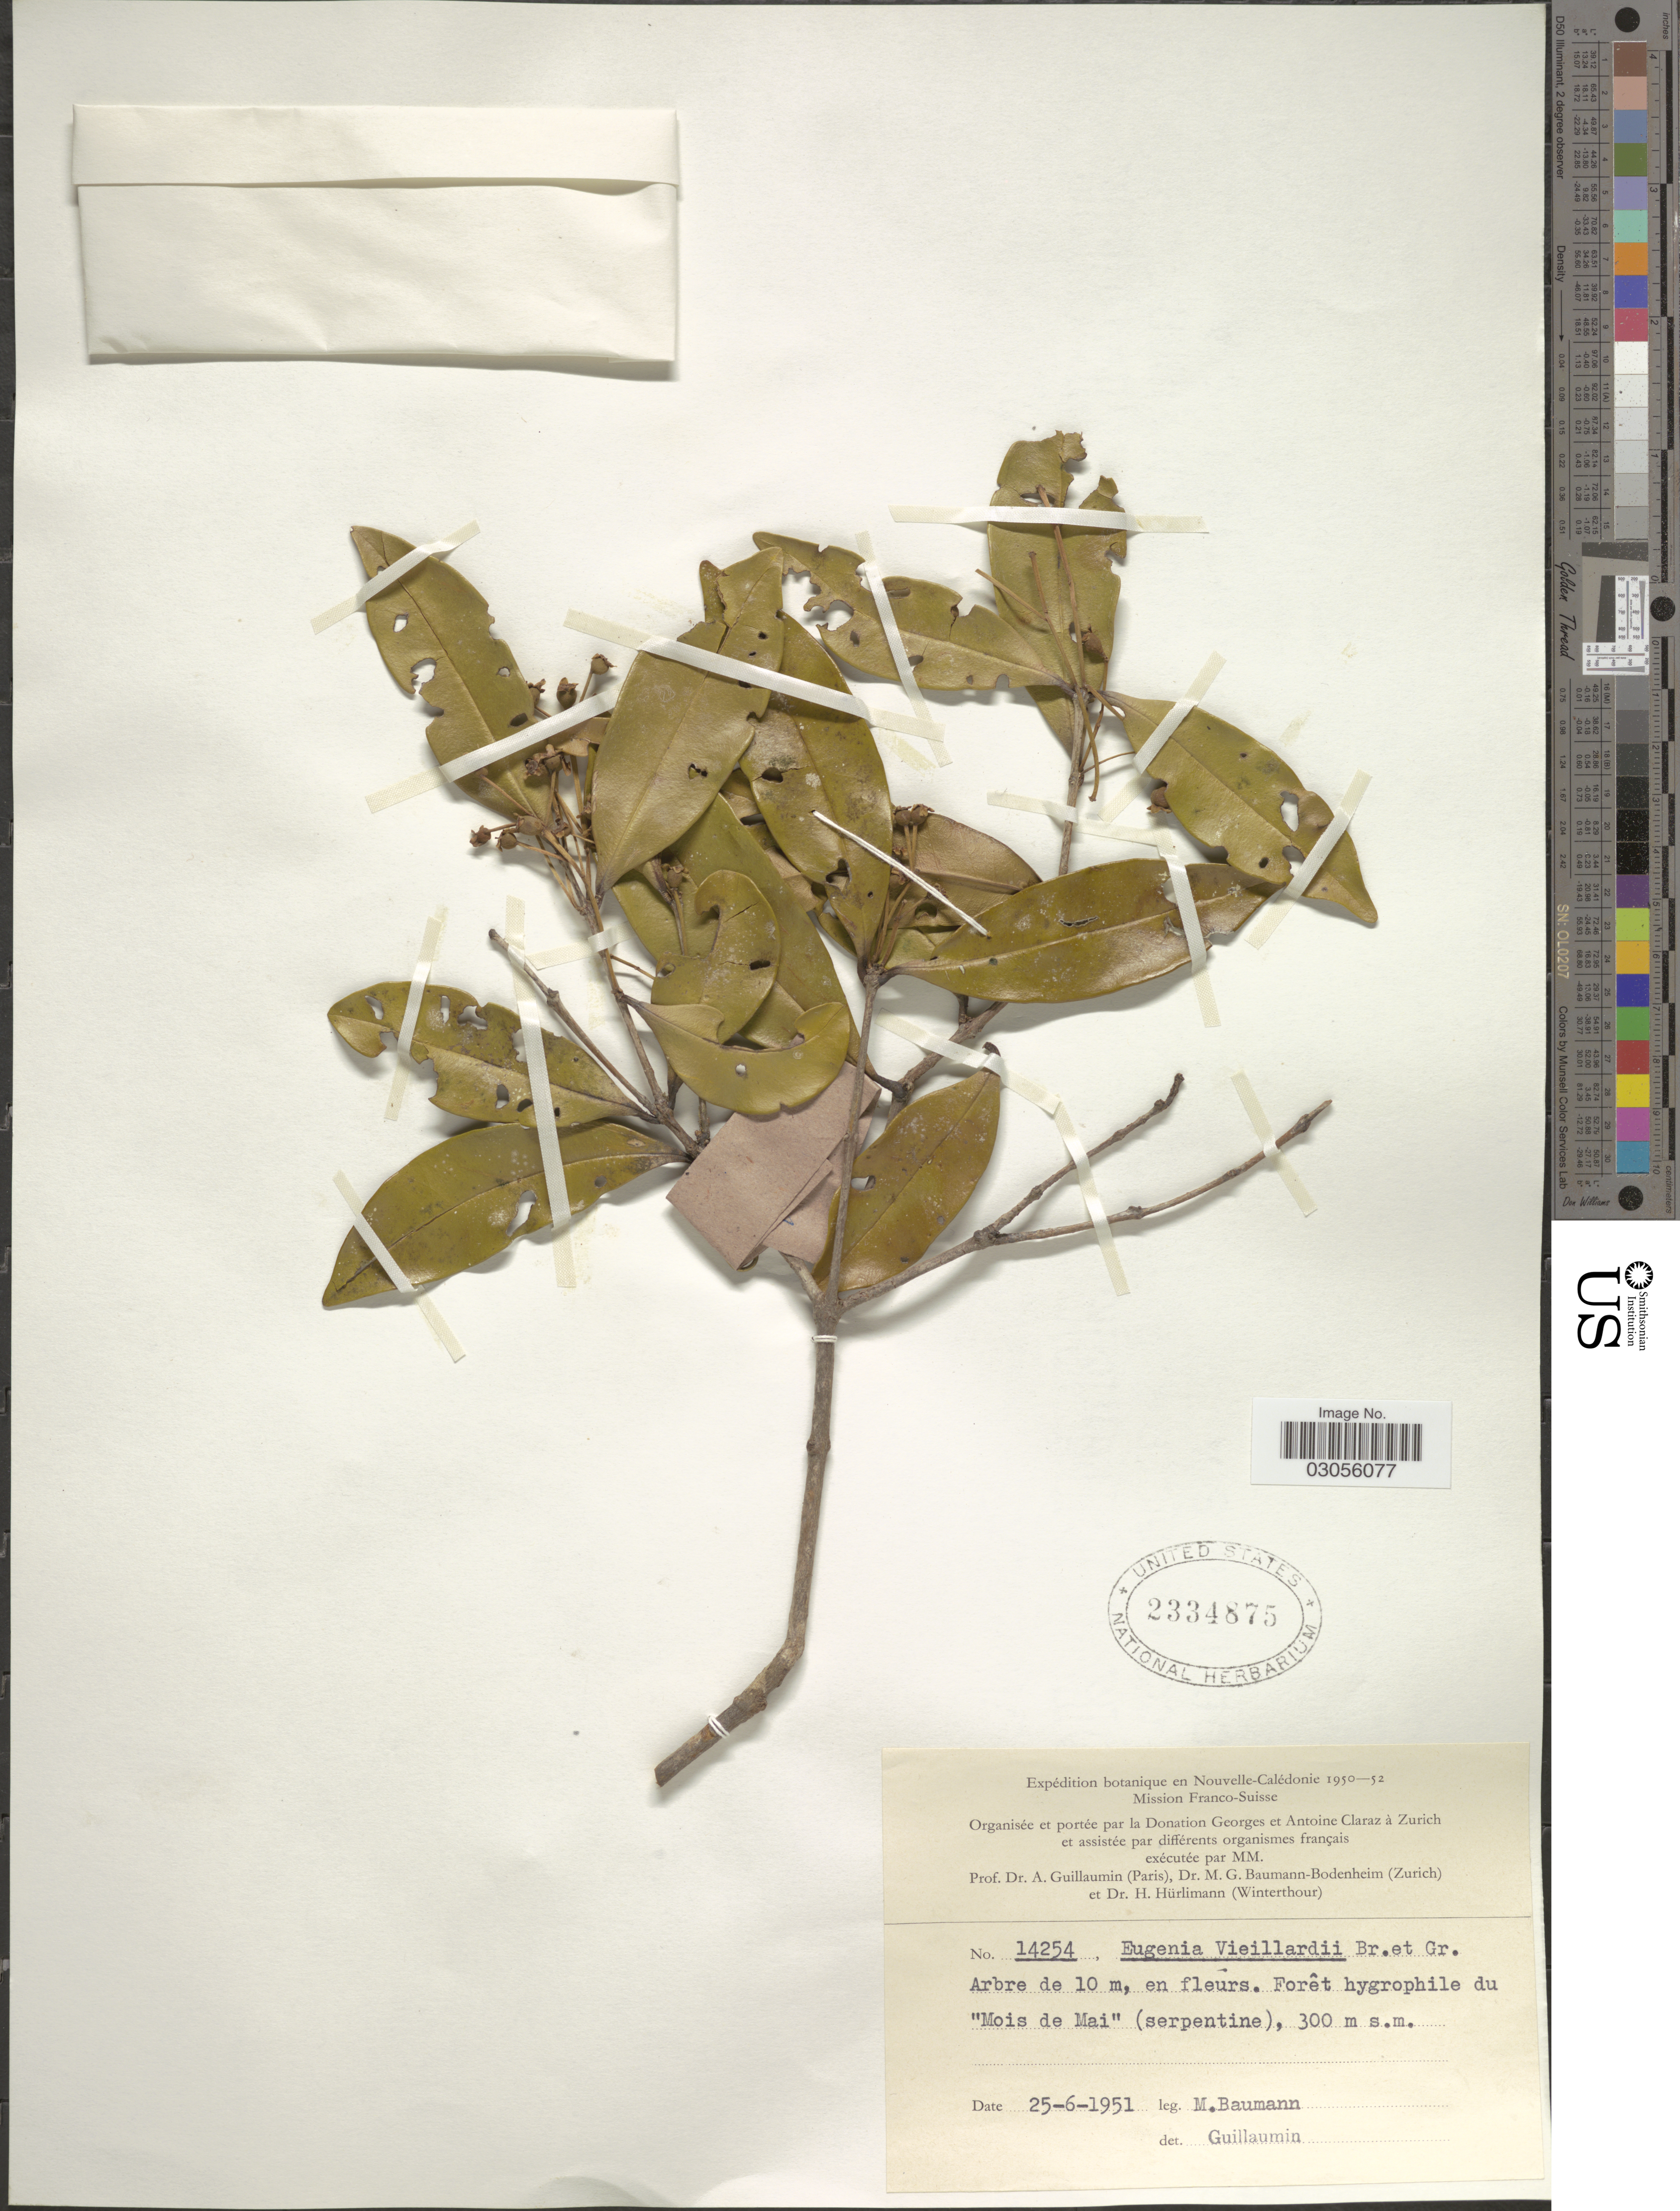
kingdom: Plantae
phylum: Tracheophyta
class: Magnoliopsida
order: Myrtales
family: Myrtaceae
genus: Gossia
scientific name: Gossia vieillardii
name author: (Brongn. & Gris) N. Snow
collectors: M. G. Baumann-Bodenheim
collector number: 14254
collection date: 1951-06-25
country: New Caledonia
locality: Forêt hygrophile du "Mois de Mai" (serpentine).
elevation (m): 300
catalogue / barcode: US 2334875